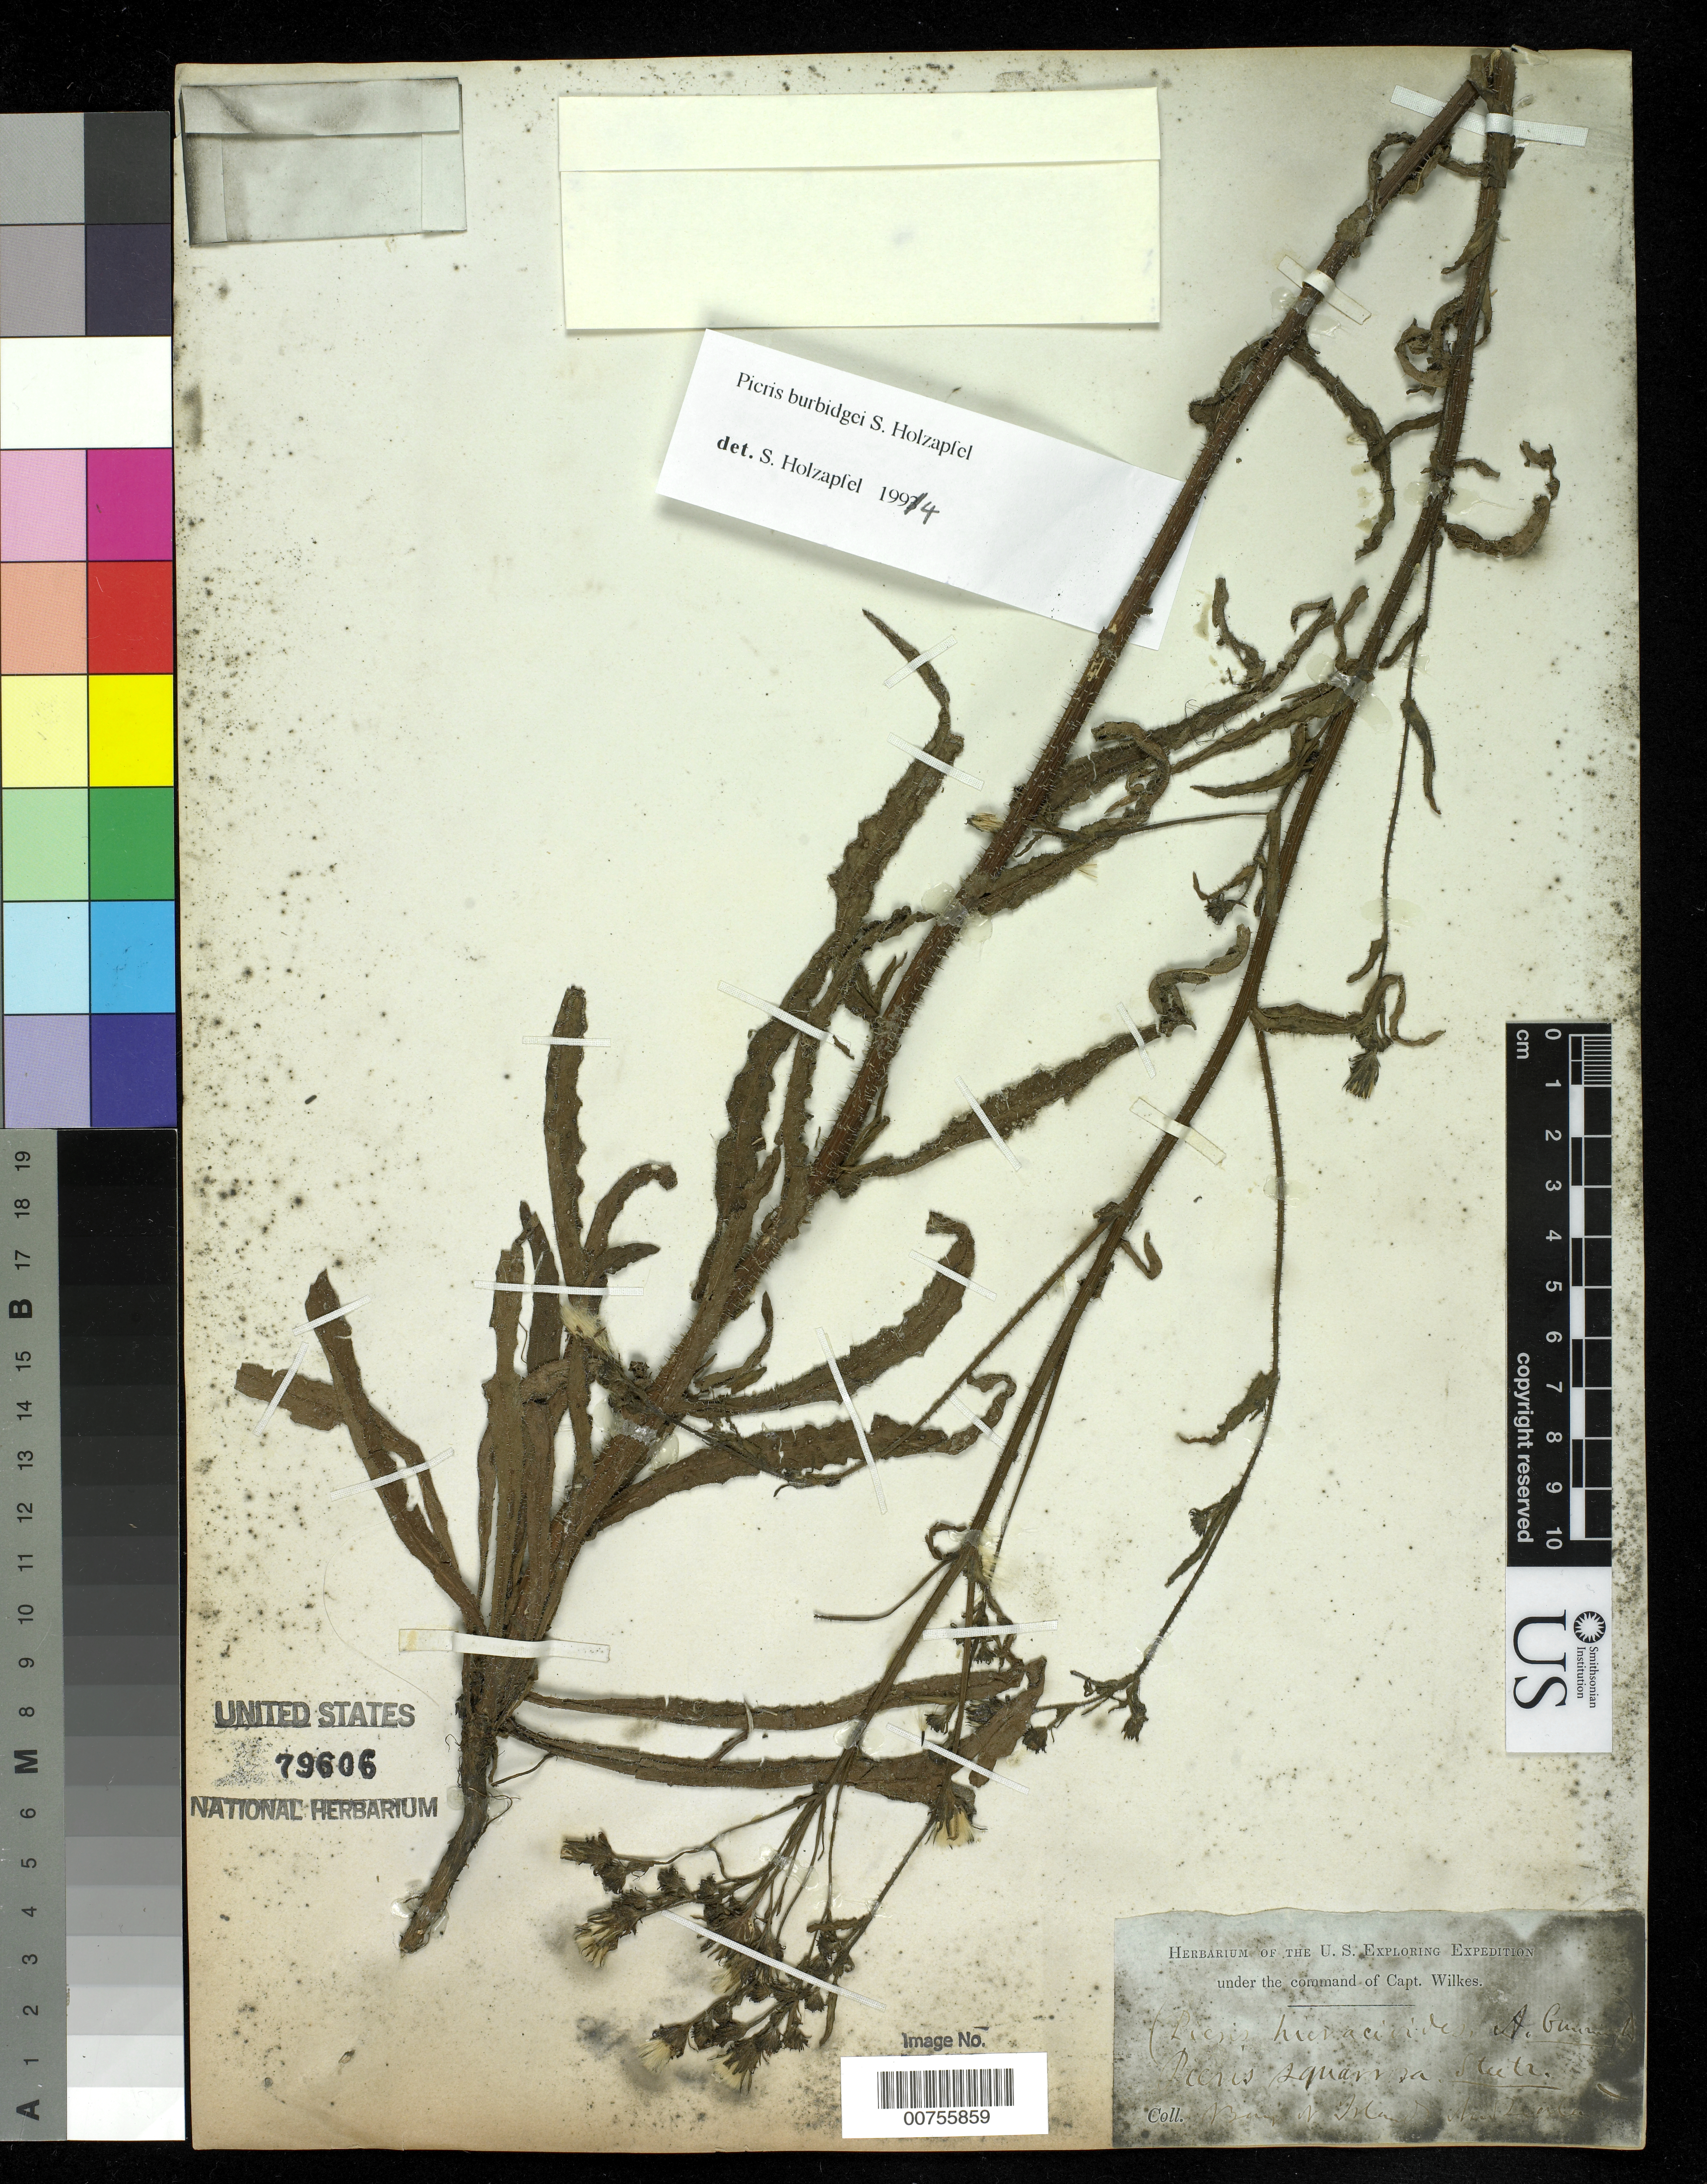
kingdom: Plantae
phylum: Tracheophyta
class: Magnoliopsida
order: Asterales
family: Asteraceae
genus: Picris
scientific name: Picris burbidgeae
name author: S. Holzapfel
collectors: Wilkes Explor. Exped.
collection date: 1838/1842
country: New Zealand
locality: Bay of Islands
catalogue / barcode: US 79606